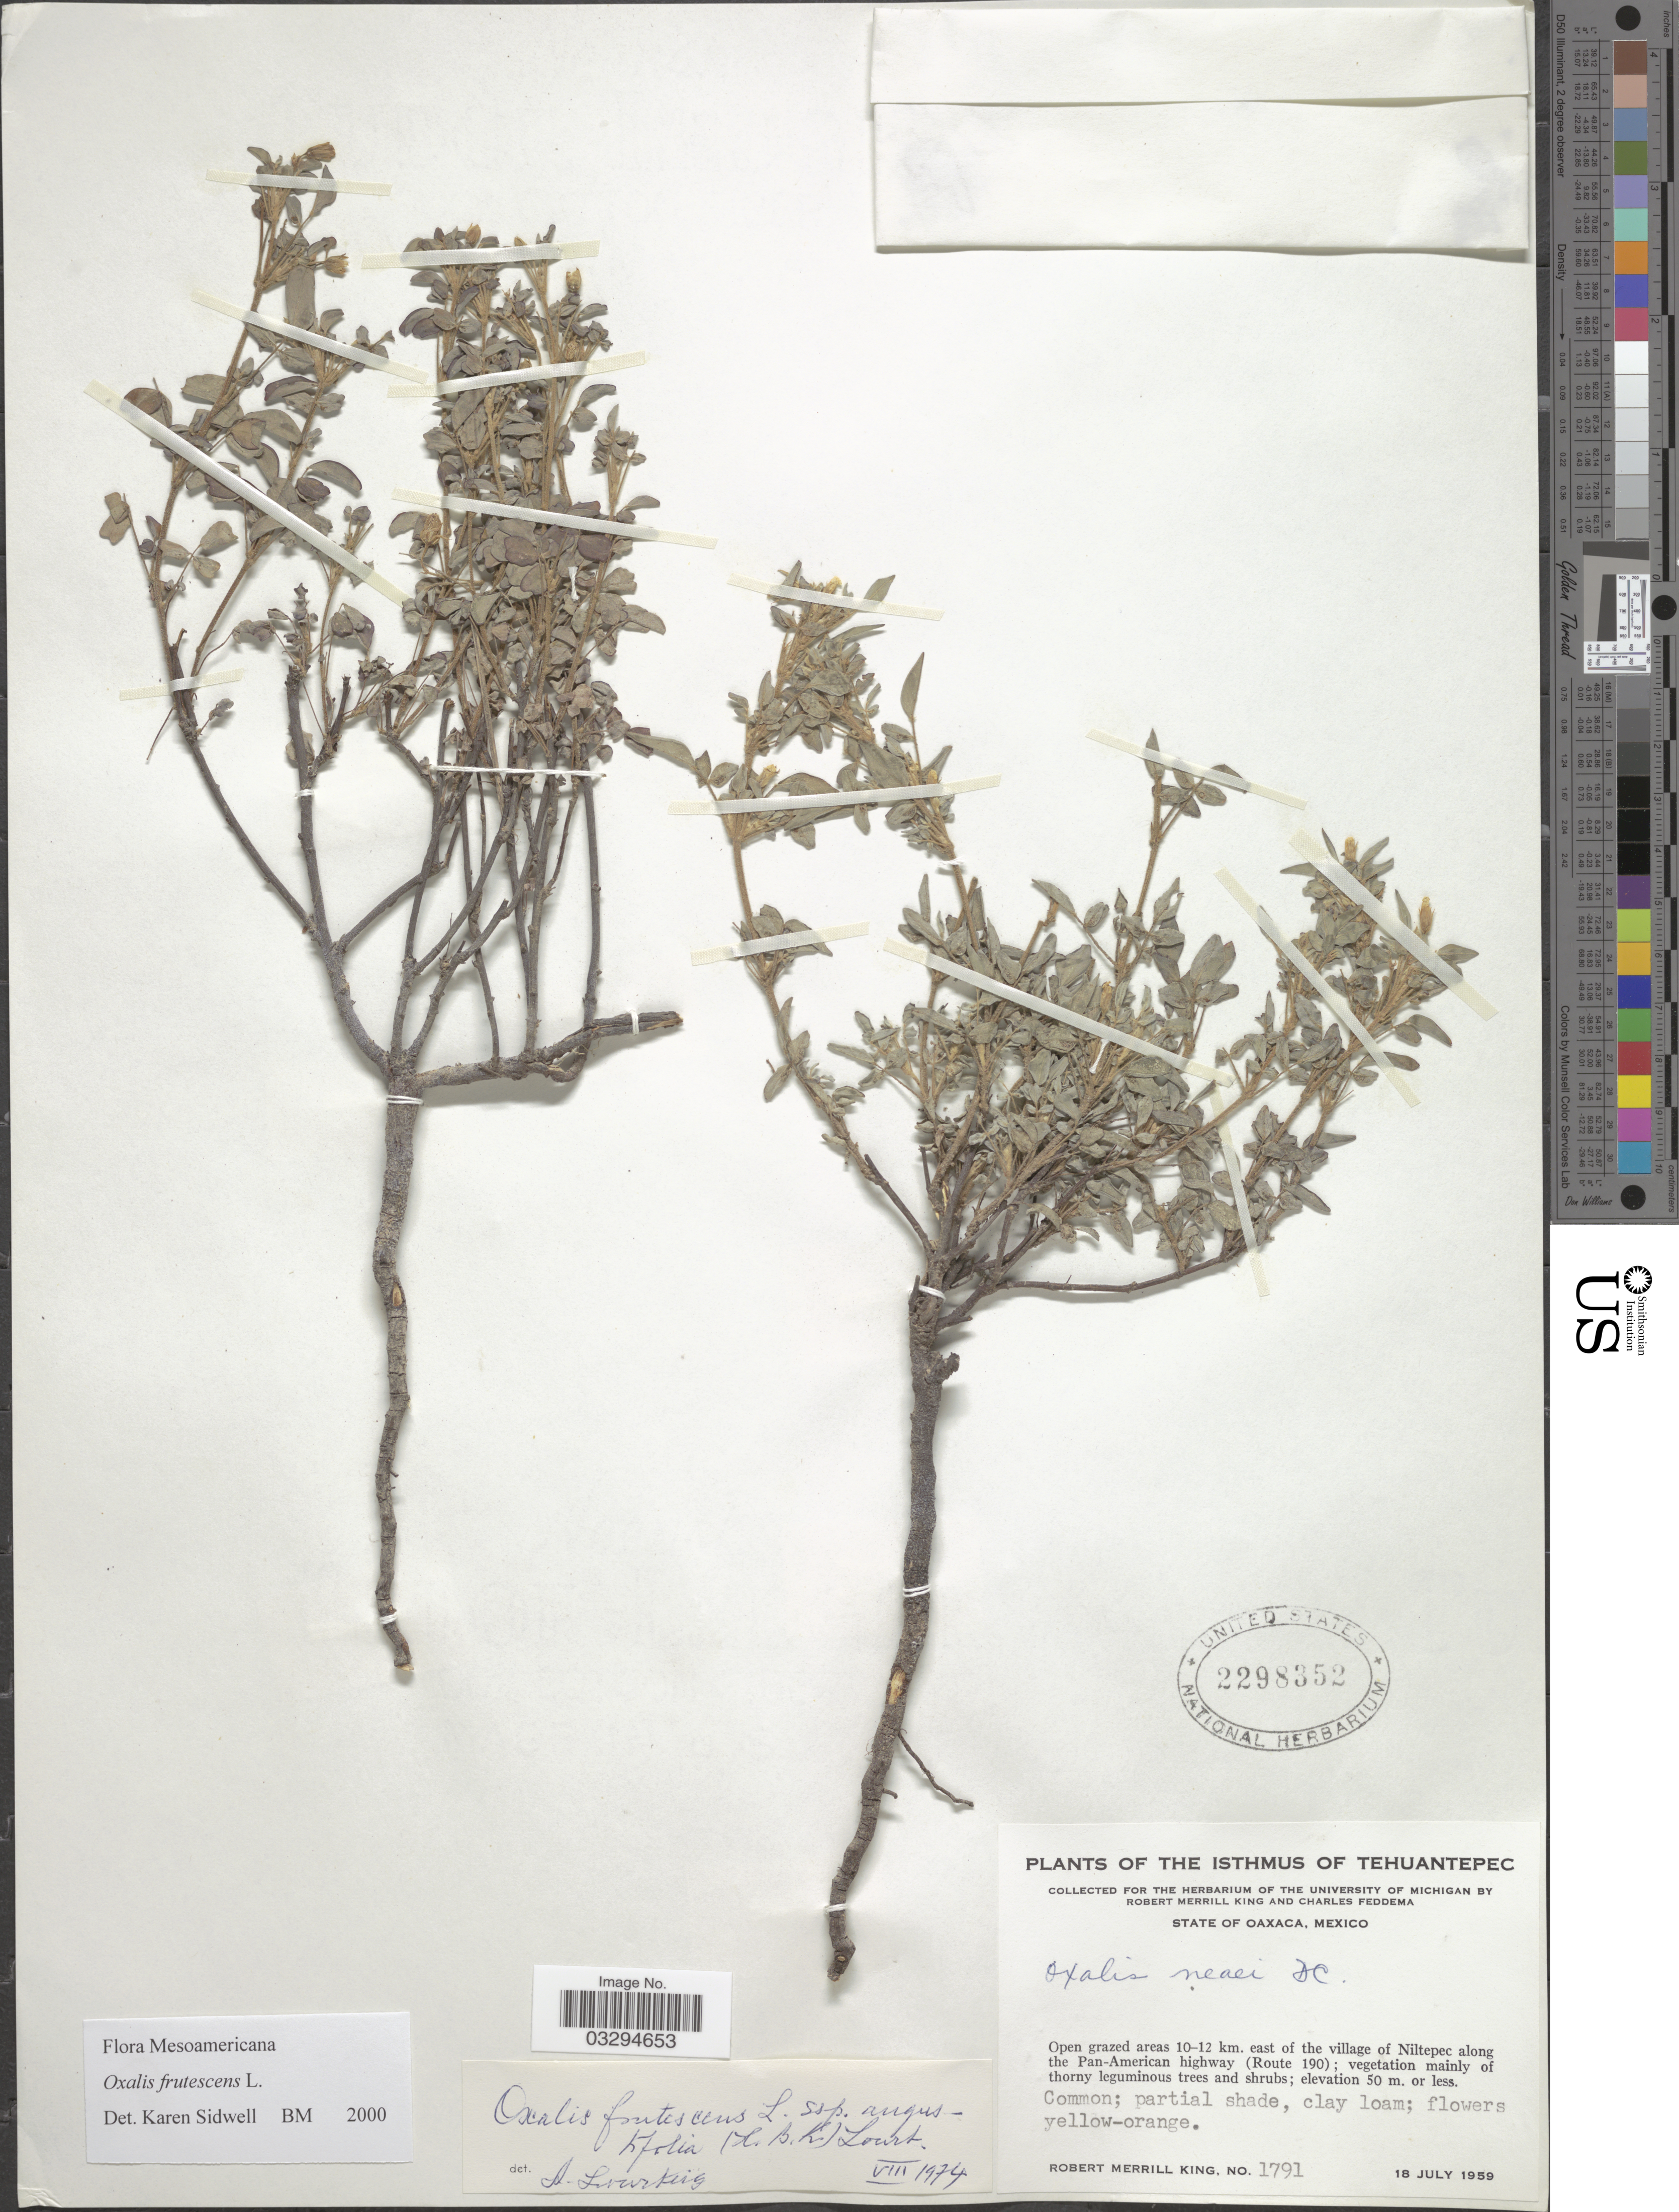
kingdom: Plantae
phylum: Tracheophyta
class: Magnoliopsida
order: Oxalidales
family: Oxalidaceae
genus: Oxalis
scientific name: Oxalis frutescens subsp. angustifolia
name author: (Kunth) Lourteig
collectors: R. M. King & C. Feddema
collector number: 1791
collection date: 1959-07-18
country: Mexico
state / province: Oaxaca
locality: Isthmus of Tehuantepec. 10-12 km. east of the village of Niltepec along the Pan-American highway (Route 190).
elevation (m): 50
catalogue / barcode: US 2298352